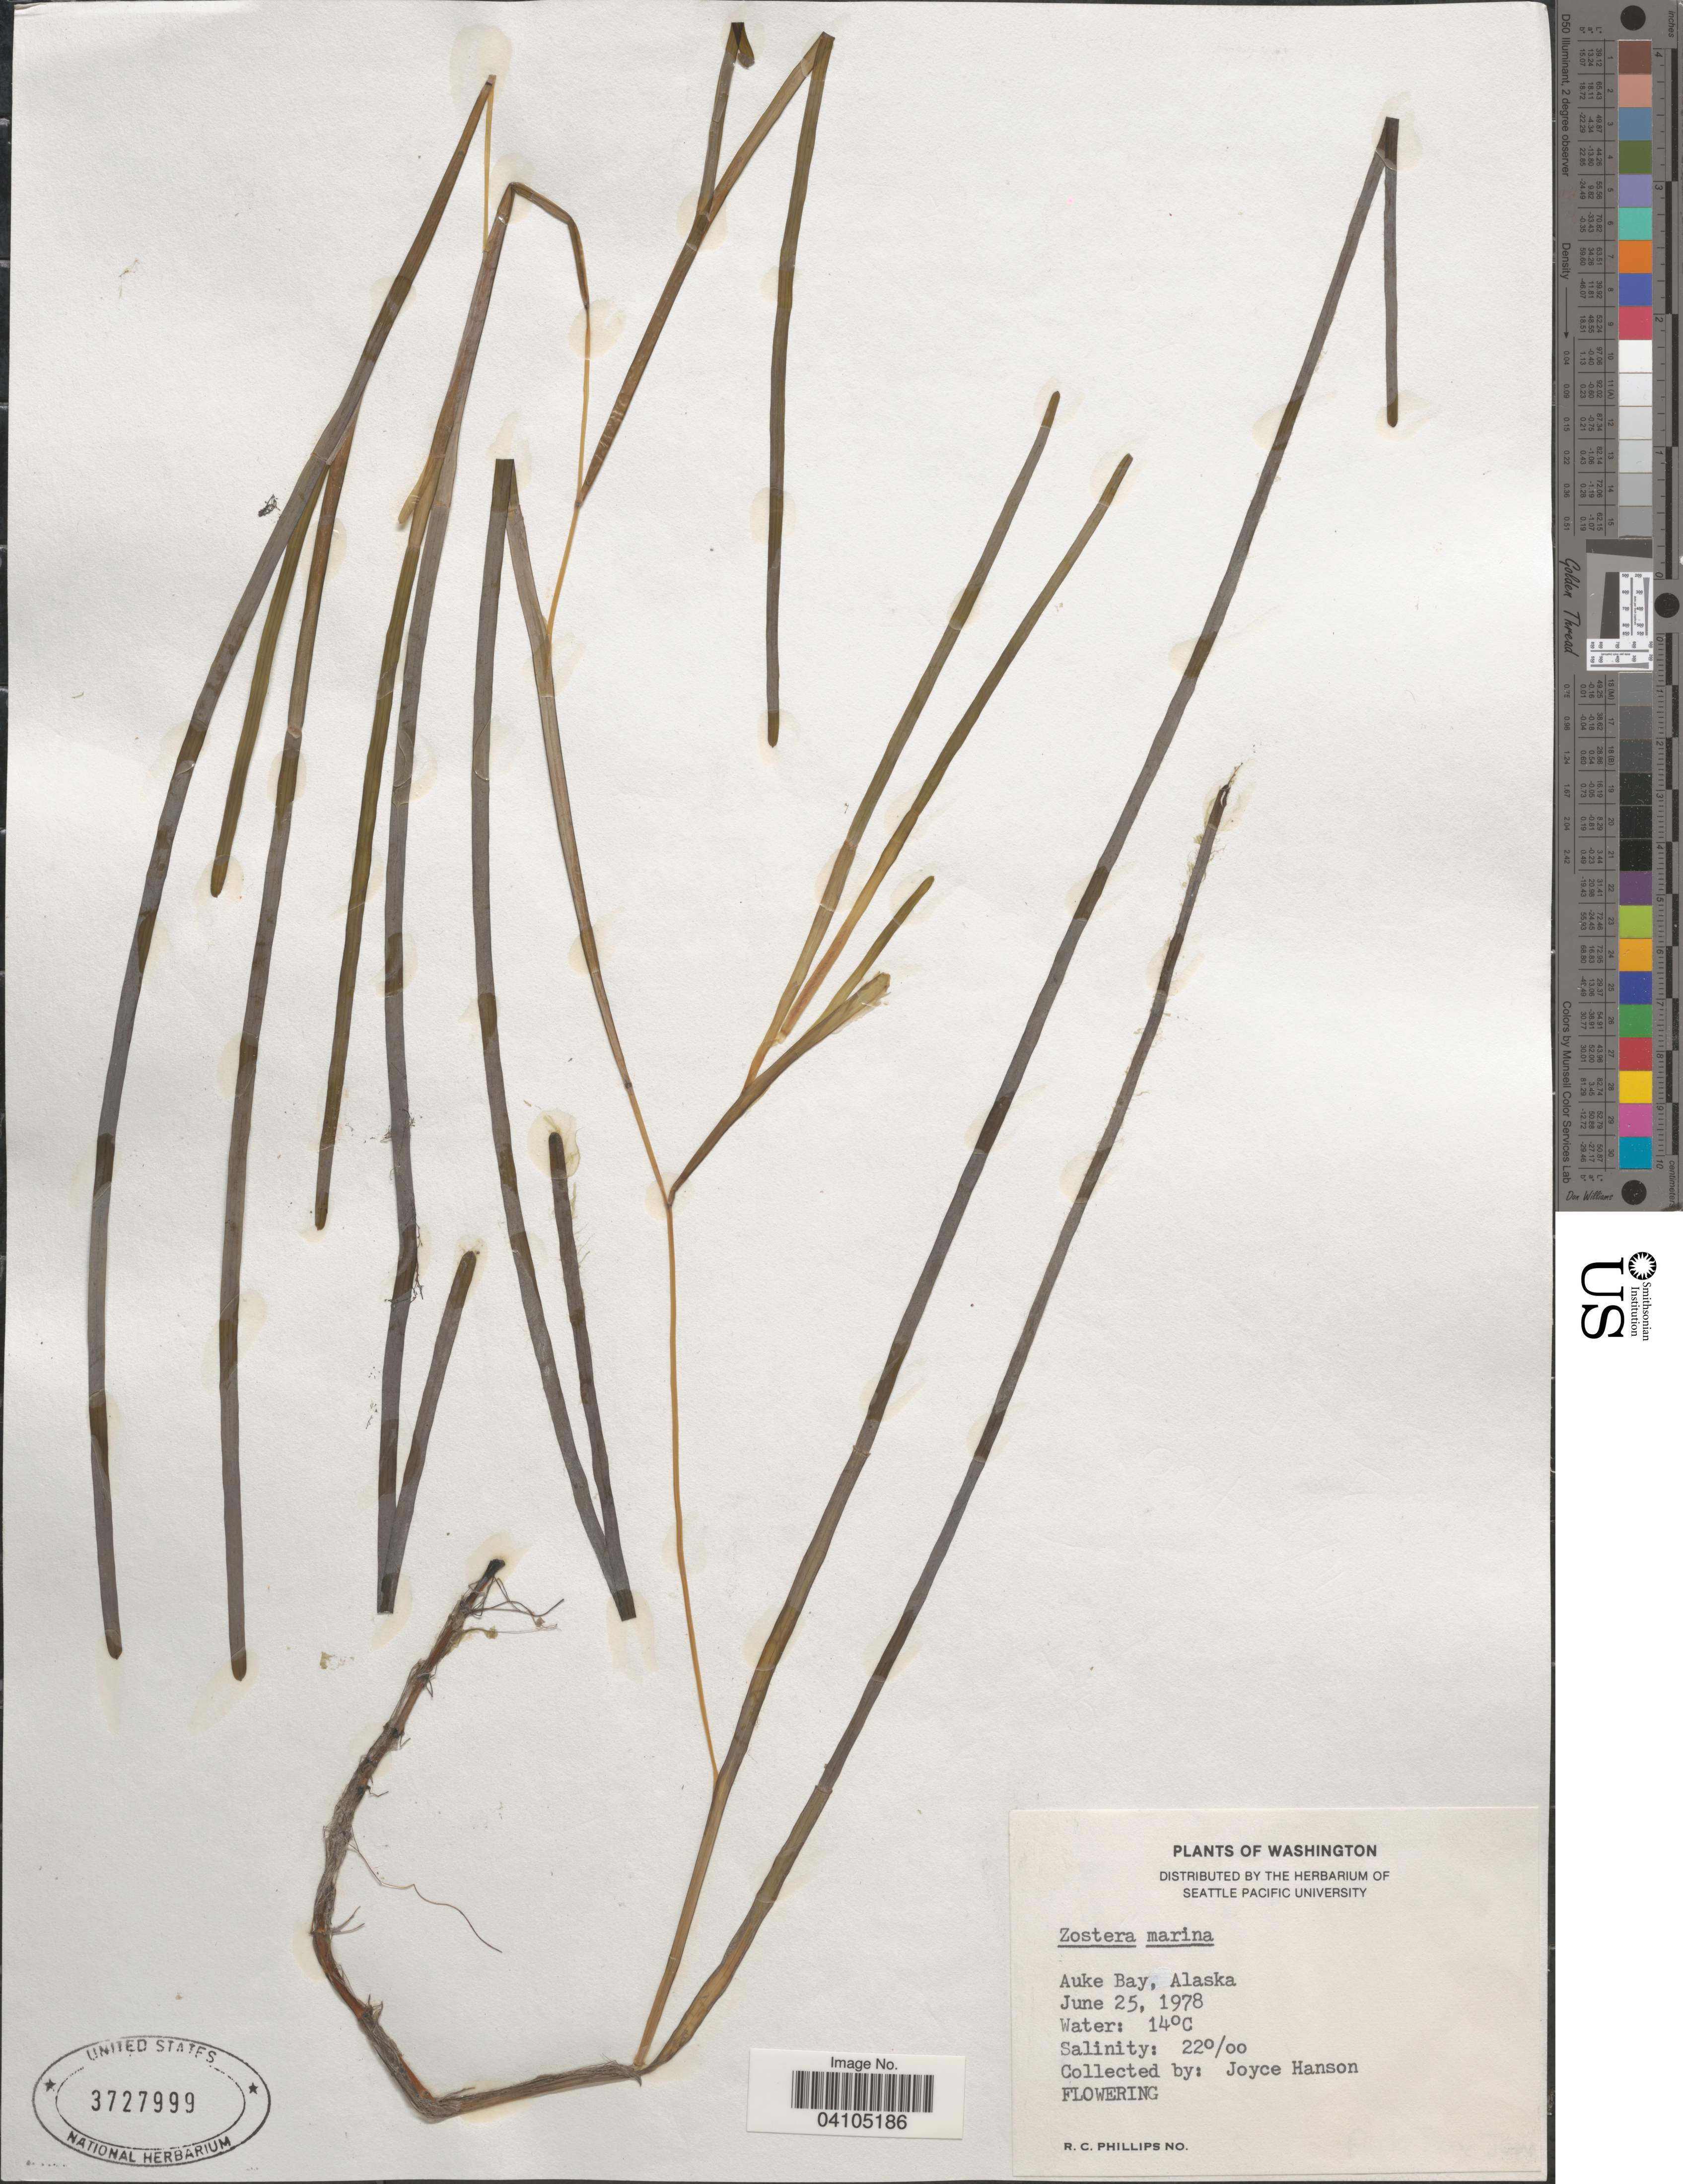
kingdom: Plantae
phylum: Tracheophyta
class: Liliopsida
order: Alismatales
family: Zosteraceae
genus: Zostera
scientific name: Zostera marina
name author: L.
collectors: J. Hanson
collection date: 1978-06-25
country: United States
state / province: Alaska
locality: Auke Bay.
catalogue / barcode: US 3727999